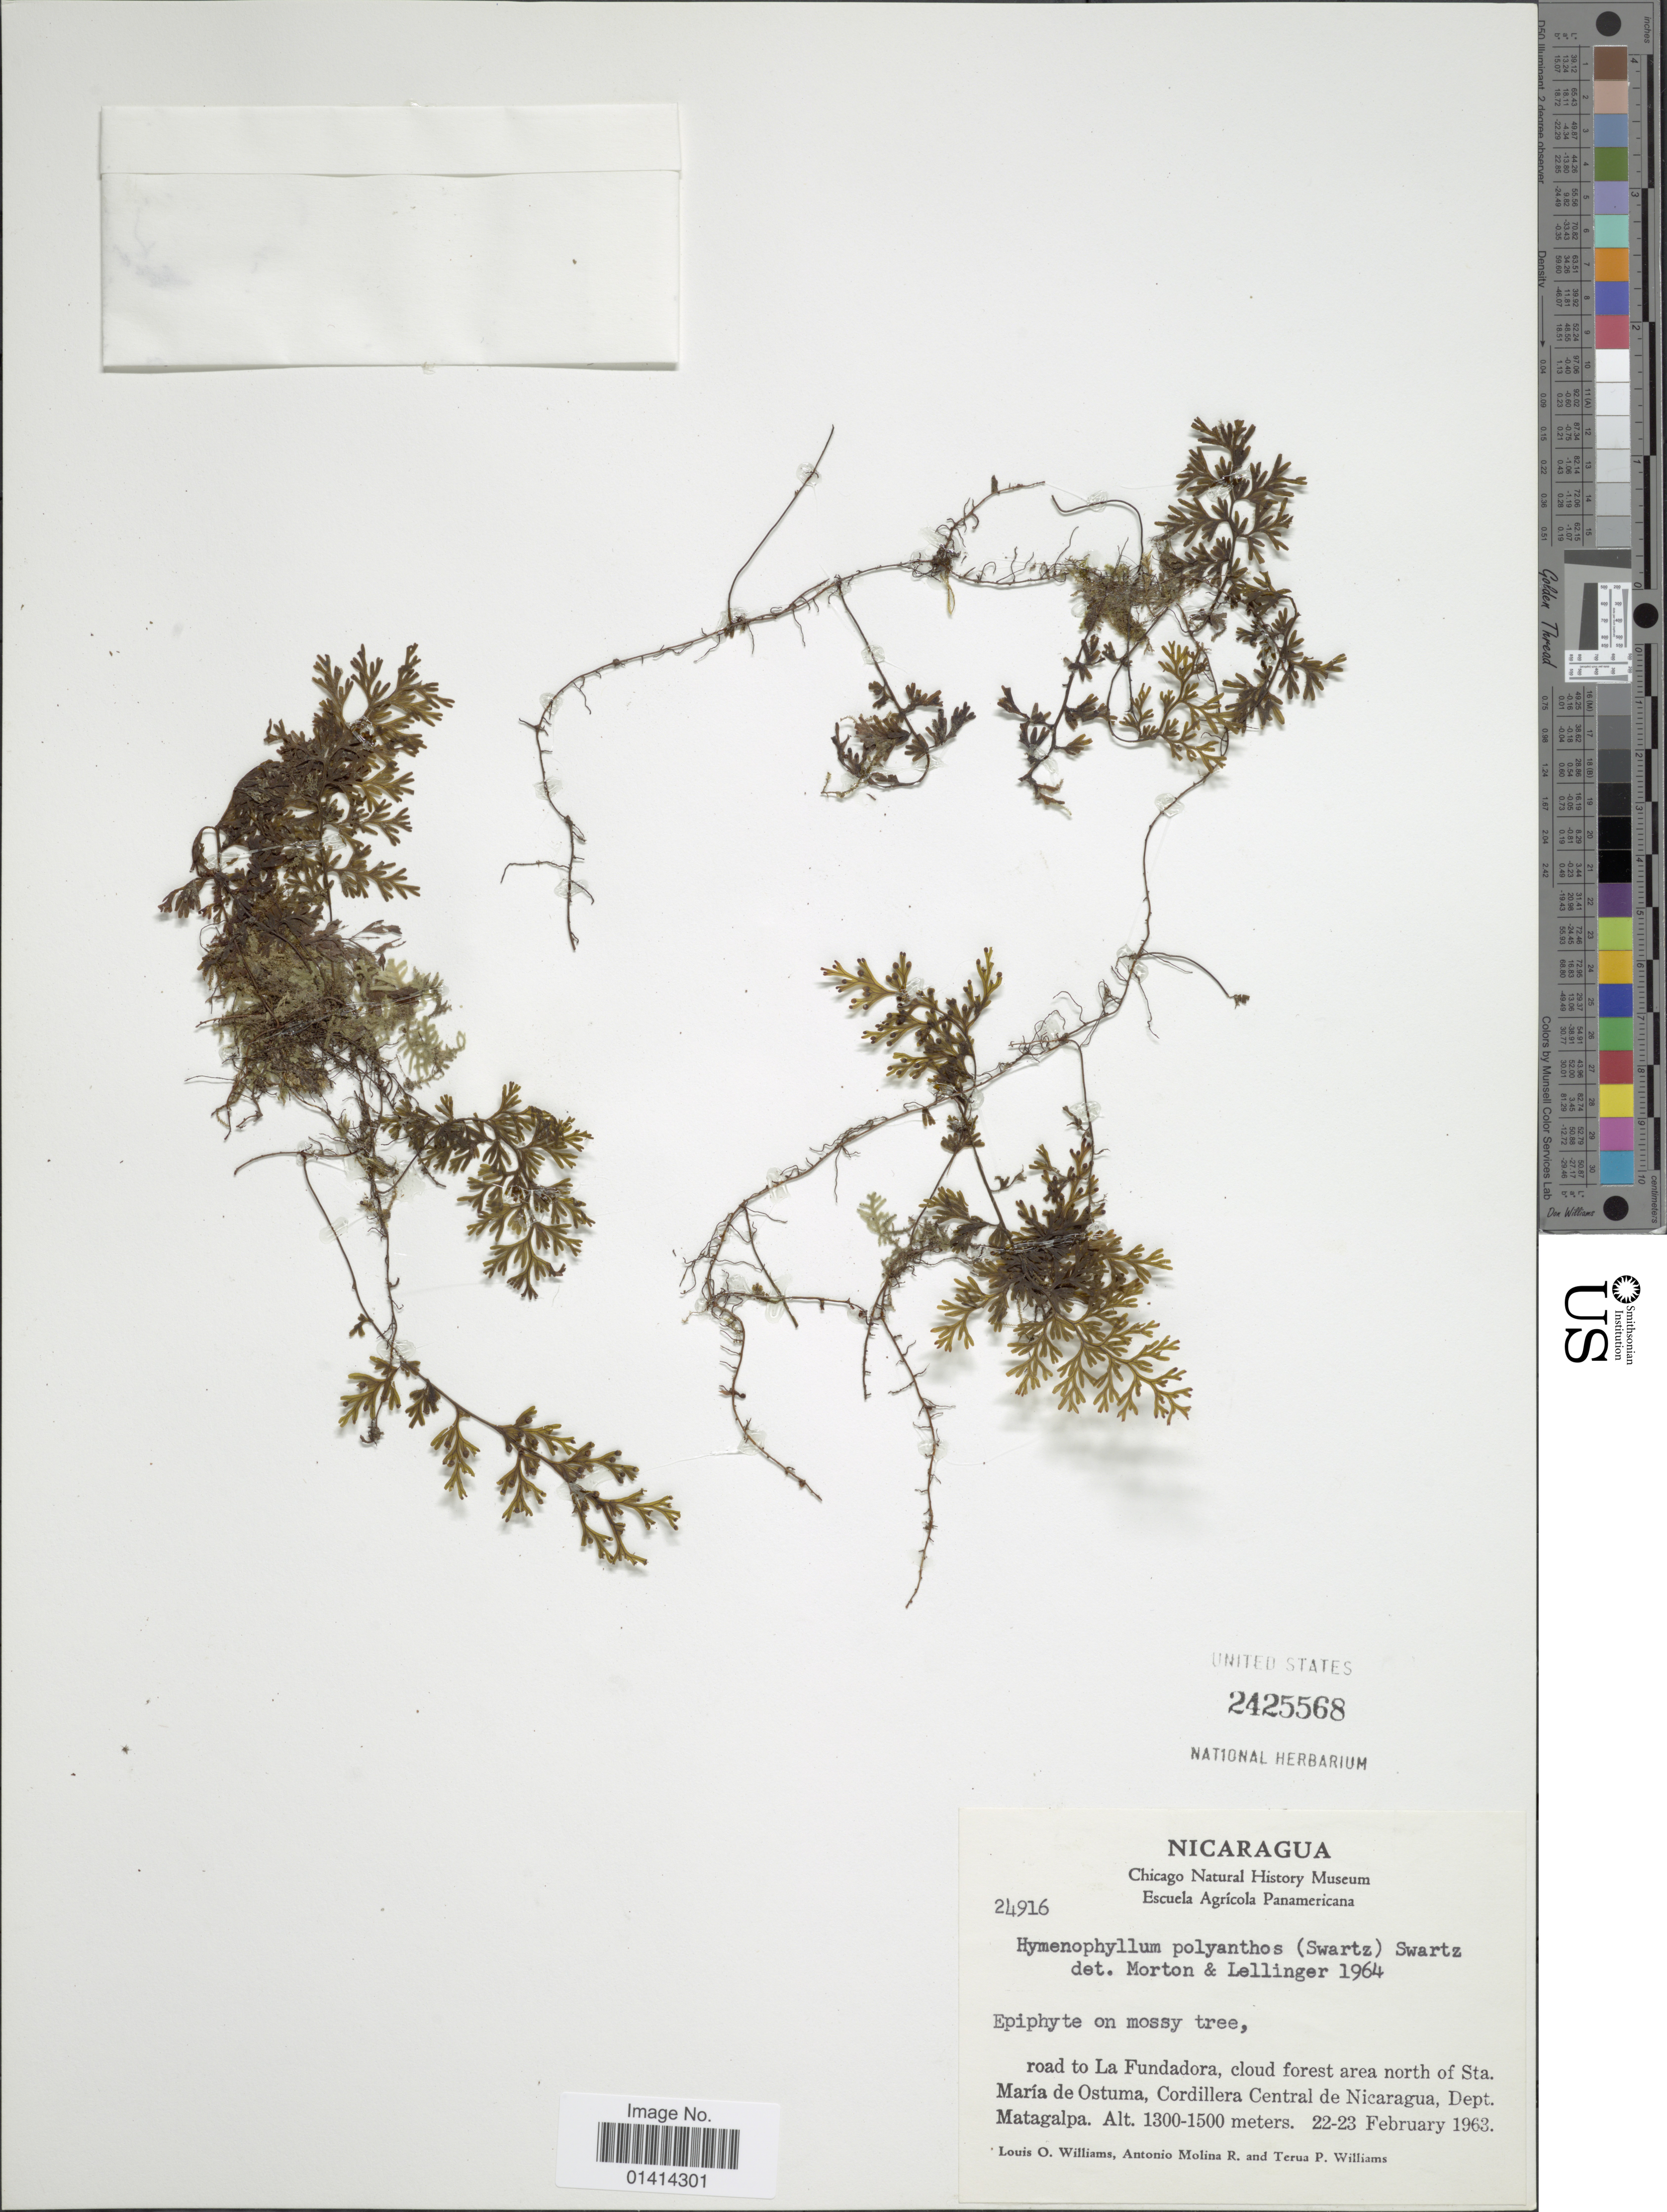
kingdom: Plantae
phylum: Tracheophyta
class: Polypodiopsida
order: Hymenophyllales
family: Hymenophyllaceae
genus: Hymenophyllum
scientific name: Hymenophyllum polyanthos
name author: (Sw.) Sw.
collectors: L. O. Williams, A. Molina R. & T. P. Williams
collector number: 24916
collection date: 1963-02-22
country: Nicaragua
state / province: Matagalpa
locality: Road to La Fundadore, cloud forest area north of Sta Maria de Ostuma, Cordillera Central de Nicaragua, Dept Matagalpa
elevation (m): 1300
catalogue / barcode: US 2425568